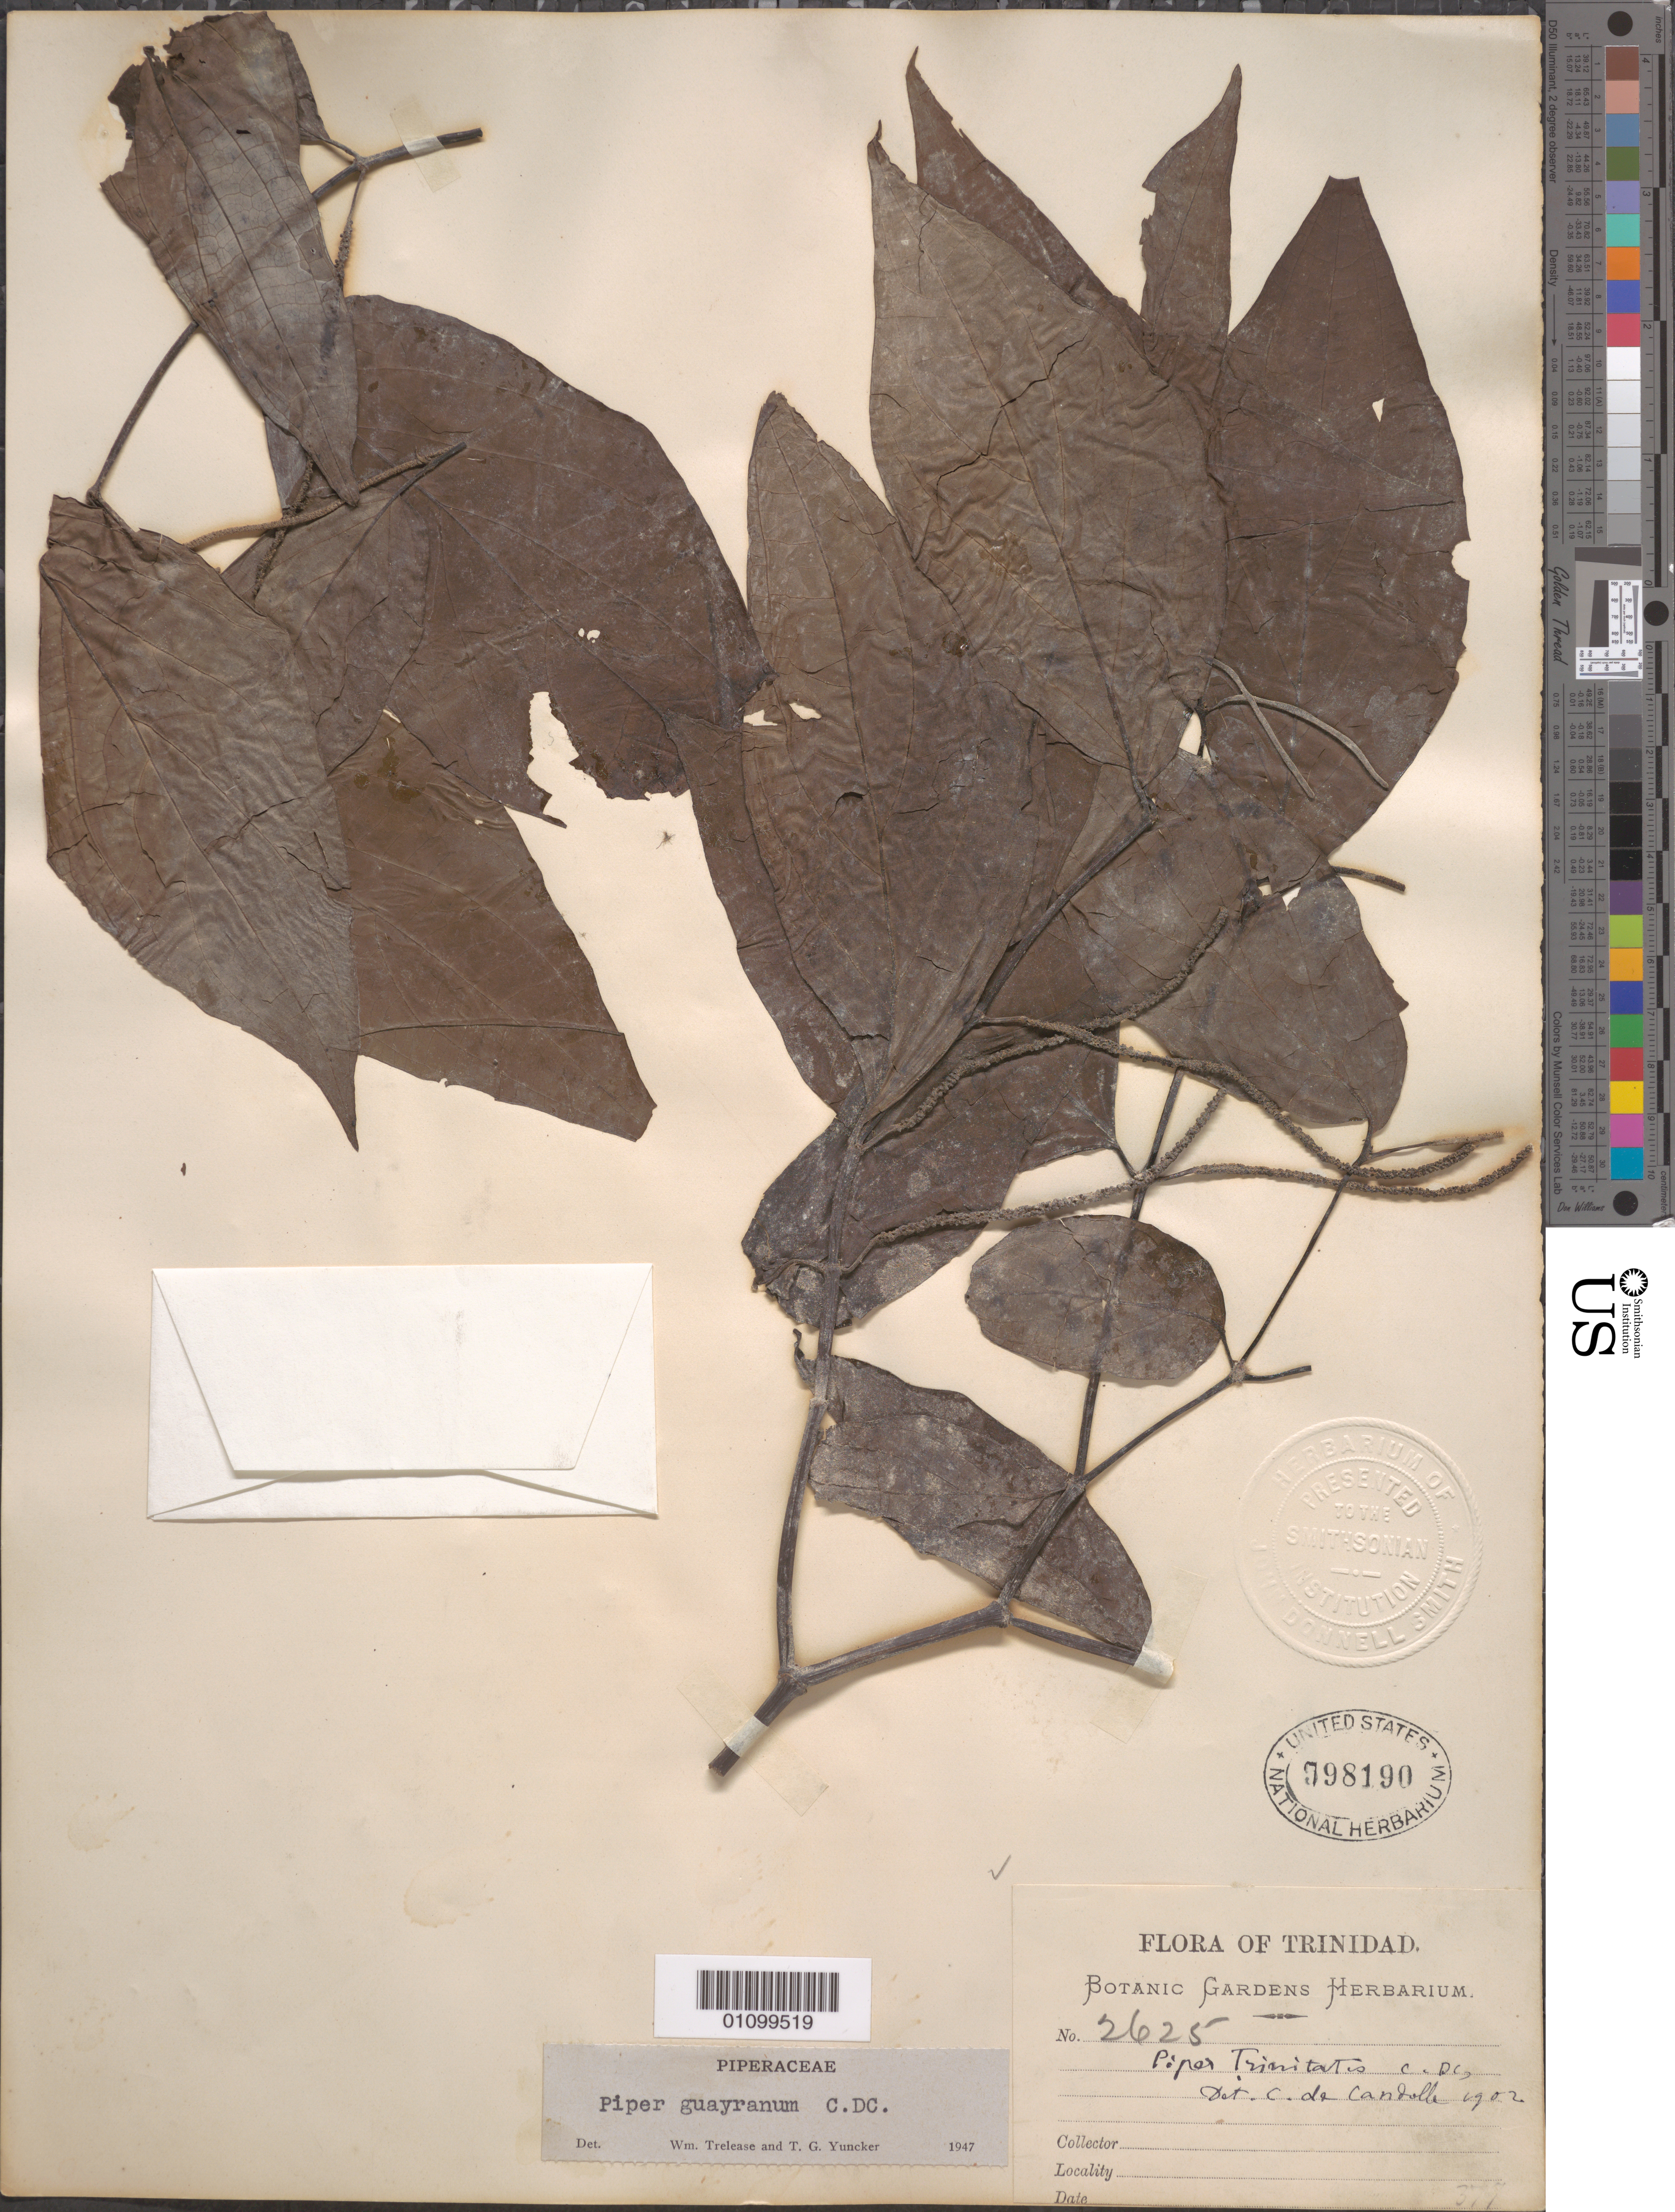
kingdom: Plantae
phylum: Tracheophyta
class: Magnoliopsida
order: Piperales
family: Piperaceae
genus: Piper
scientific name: Piper guayranum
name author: C. DC.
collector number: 2625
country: Trinidad and Tobago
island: Trinidad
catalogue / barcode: US 798190